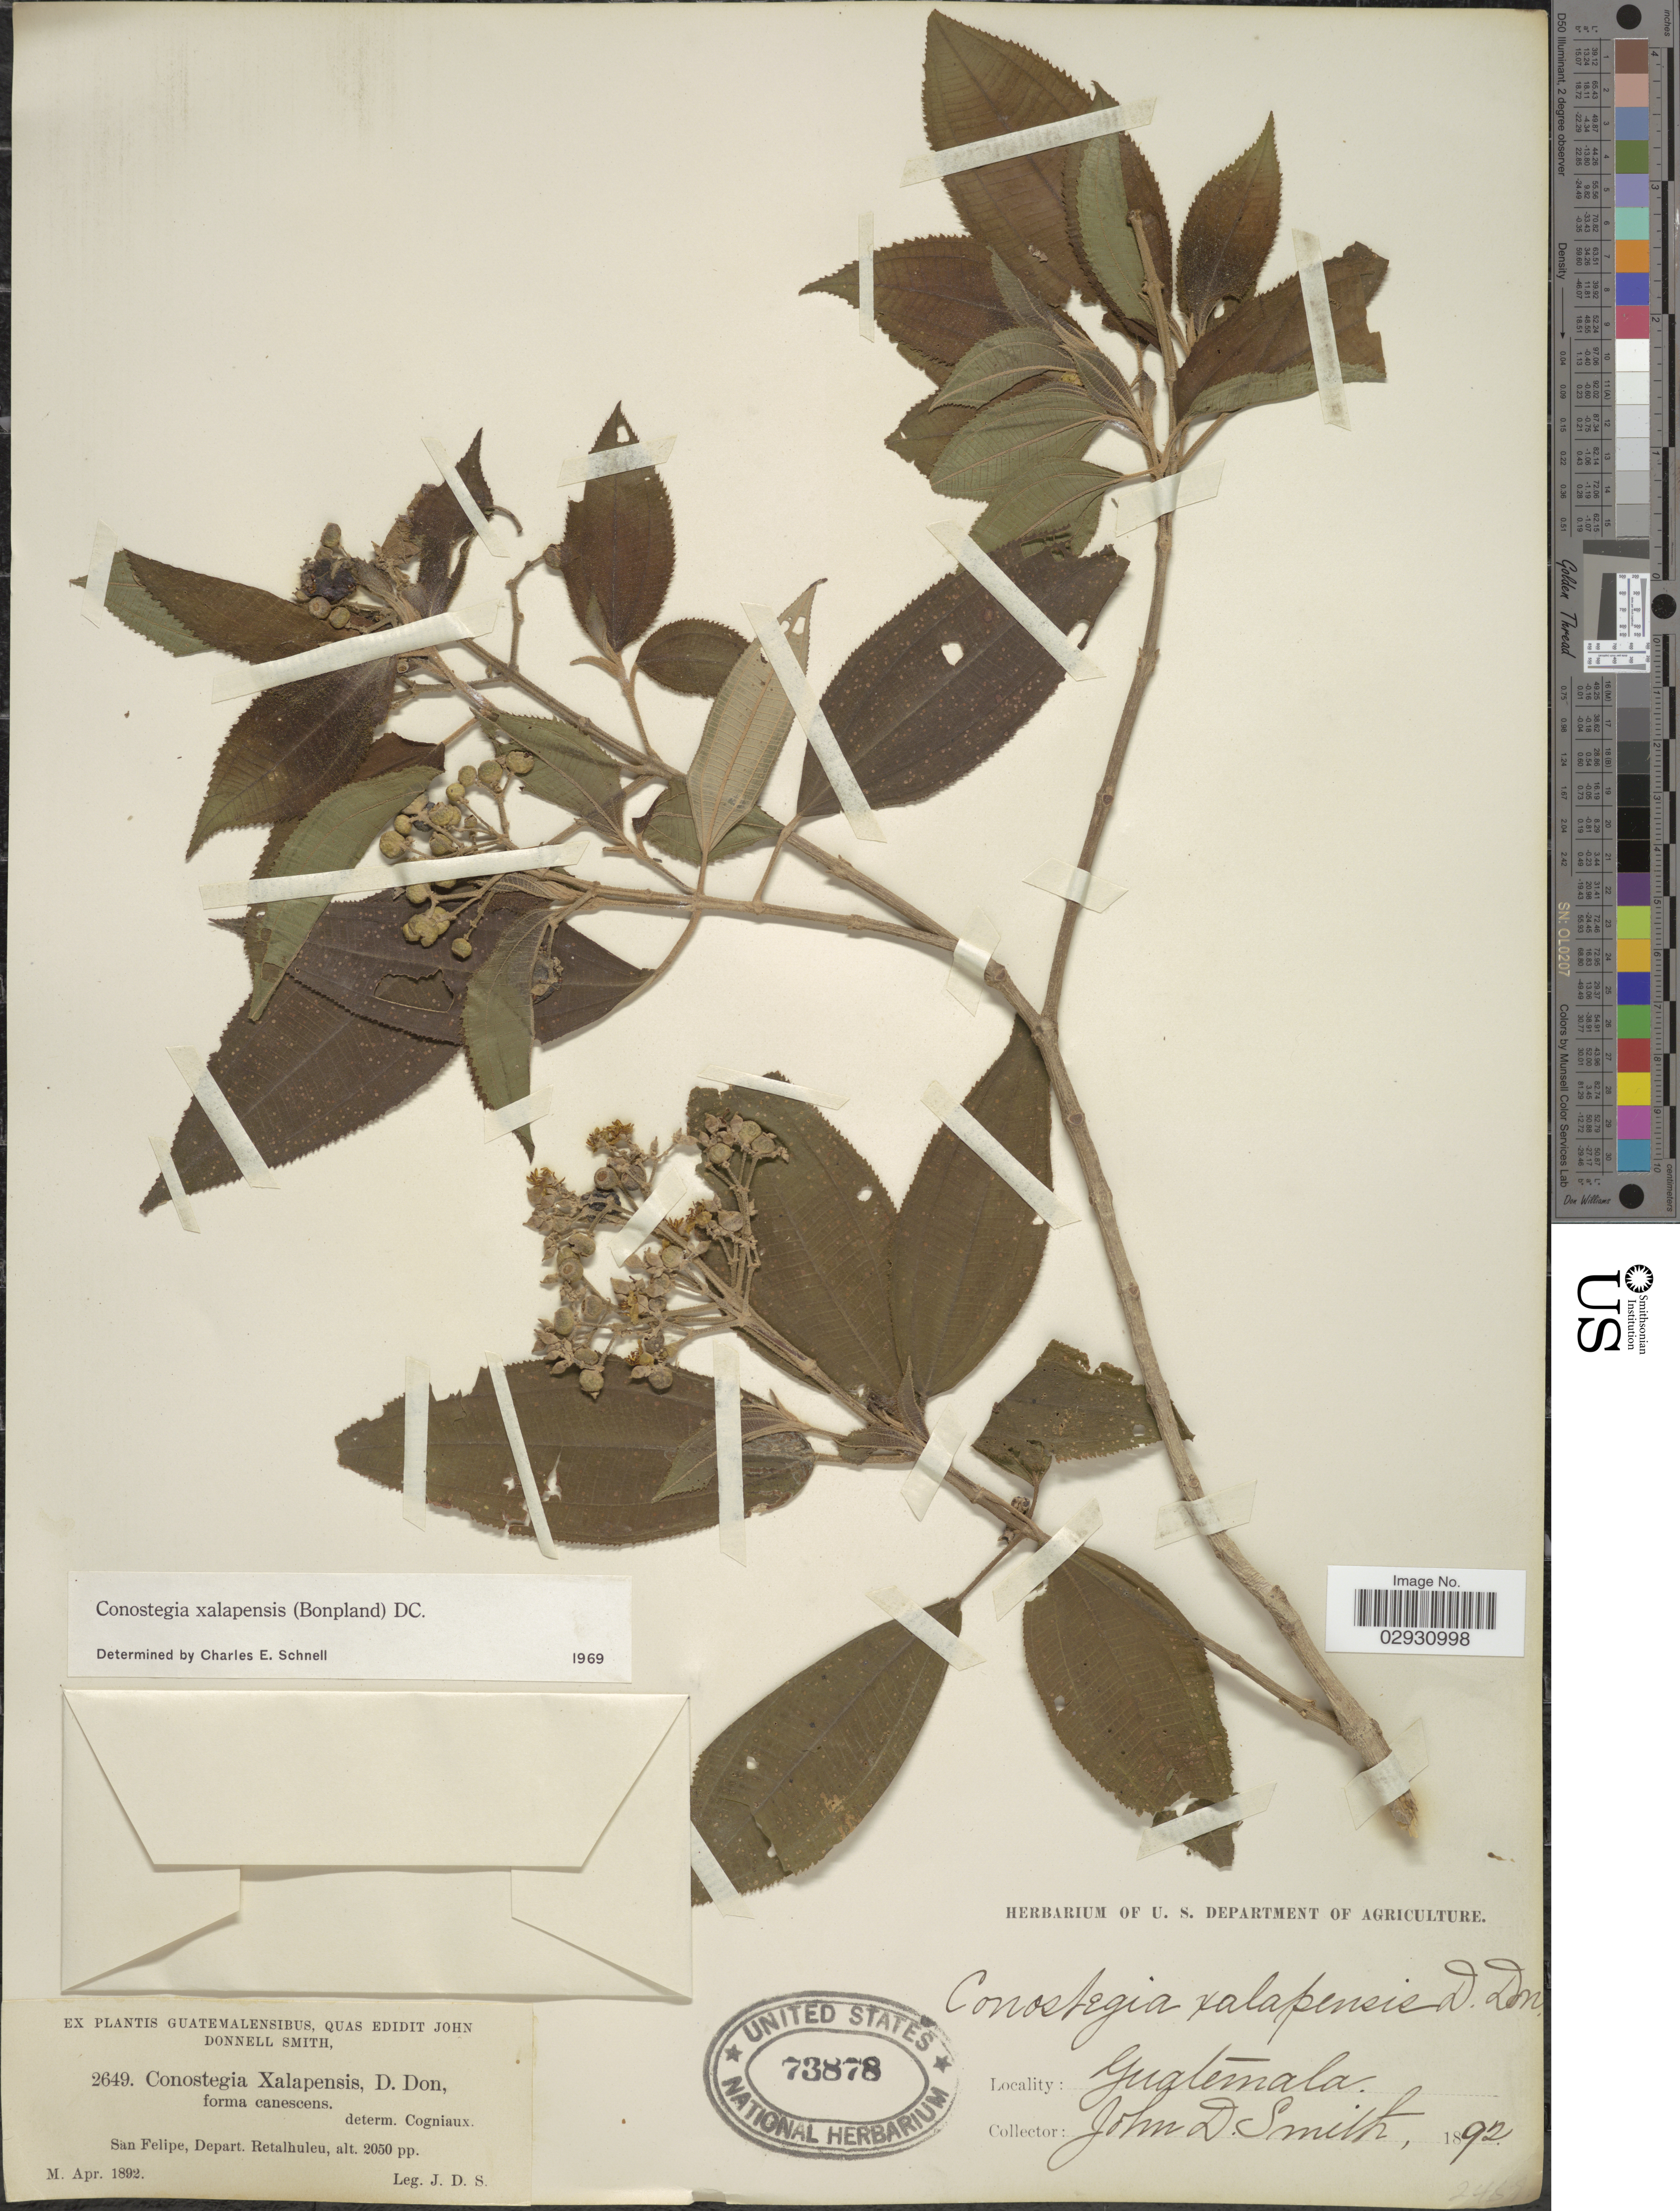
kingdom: Plantae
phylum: Tracheophyta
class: Magnoliopsida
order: Myrtales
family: Melastomataceae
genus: Conostegia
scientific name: Conostegia quadrangularis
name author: Schltdl. ex Steud.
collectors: J. Donnell Smith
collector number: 2649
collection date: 1892-04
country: Guatemala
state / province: Retalhuleu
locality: San Felipe, Depart. Retalhuleu.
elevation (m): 625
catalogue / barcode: US 73878